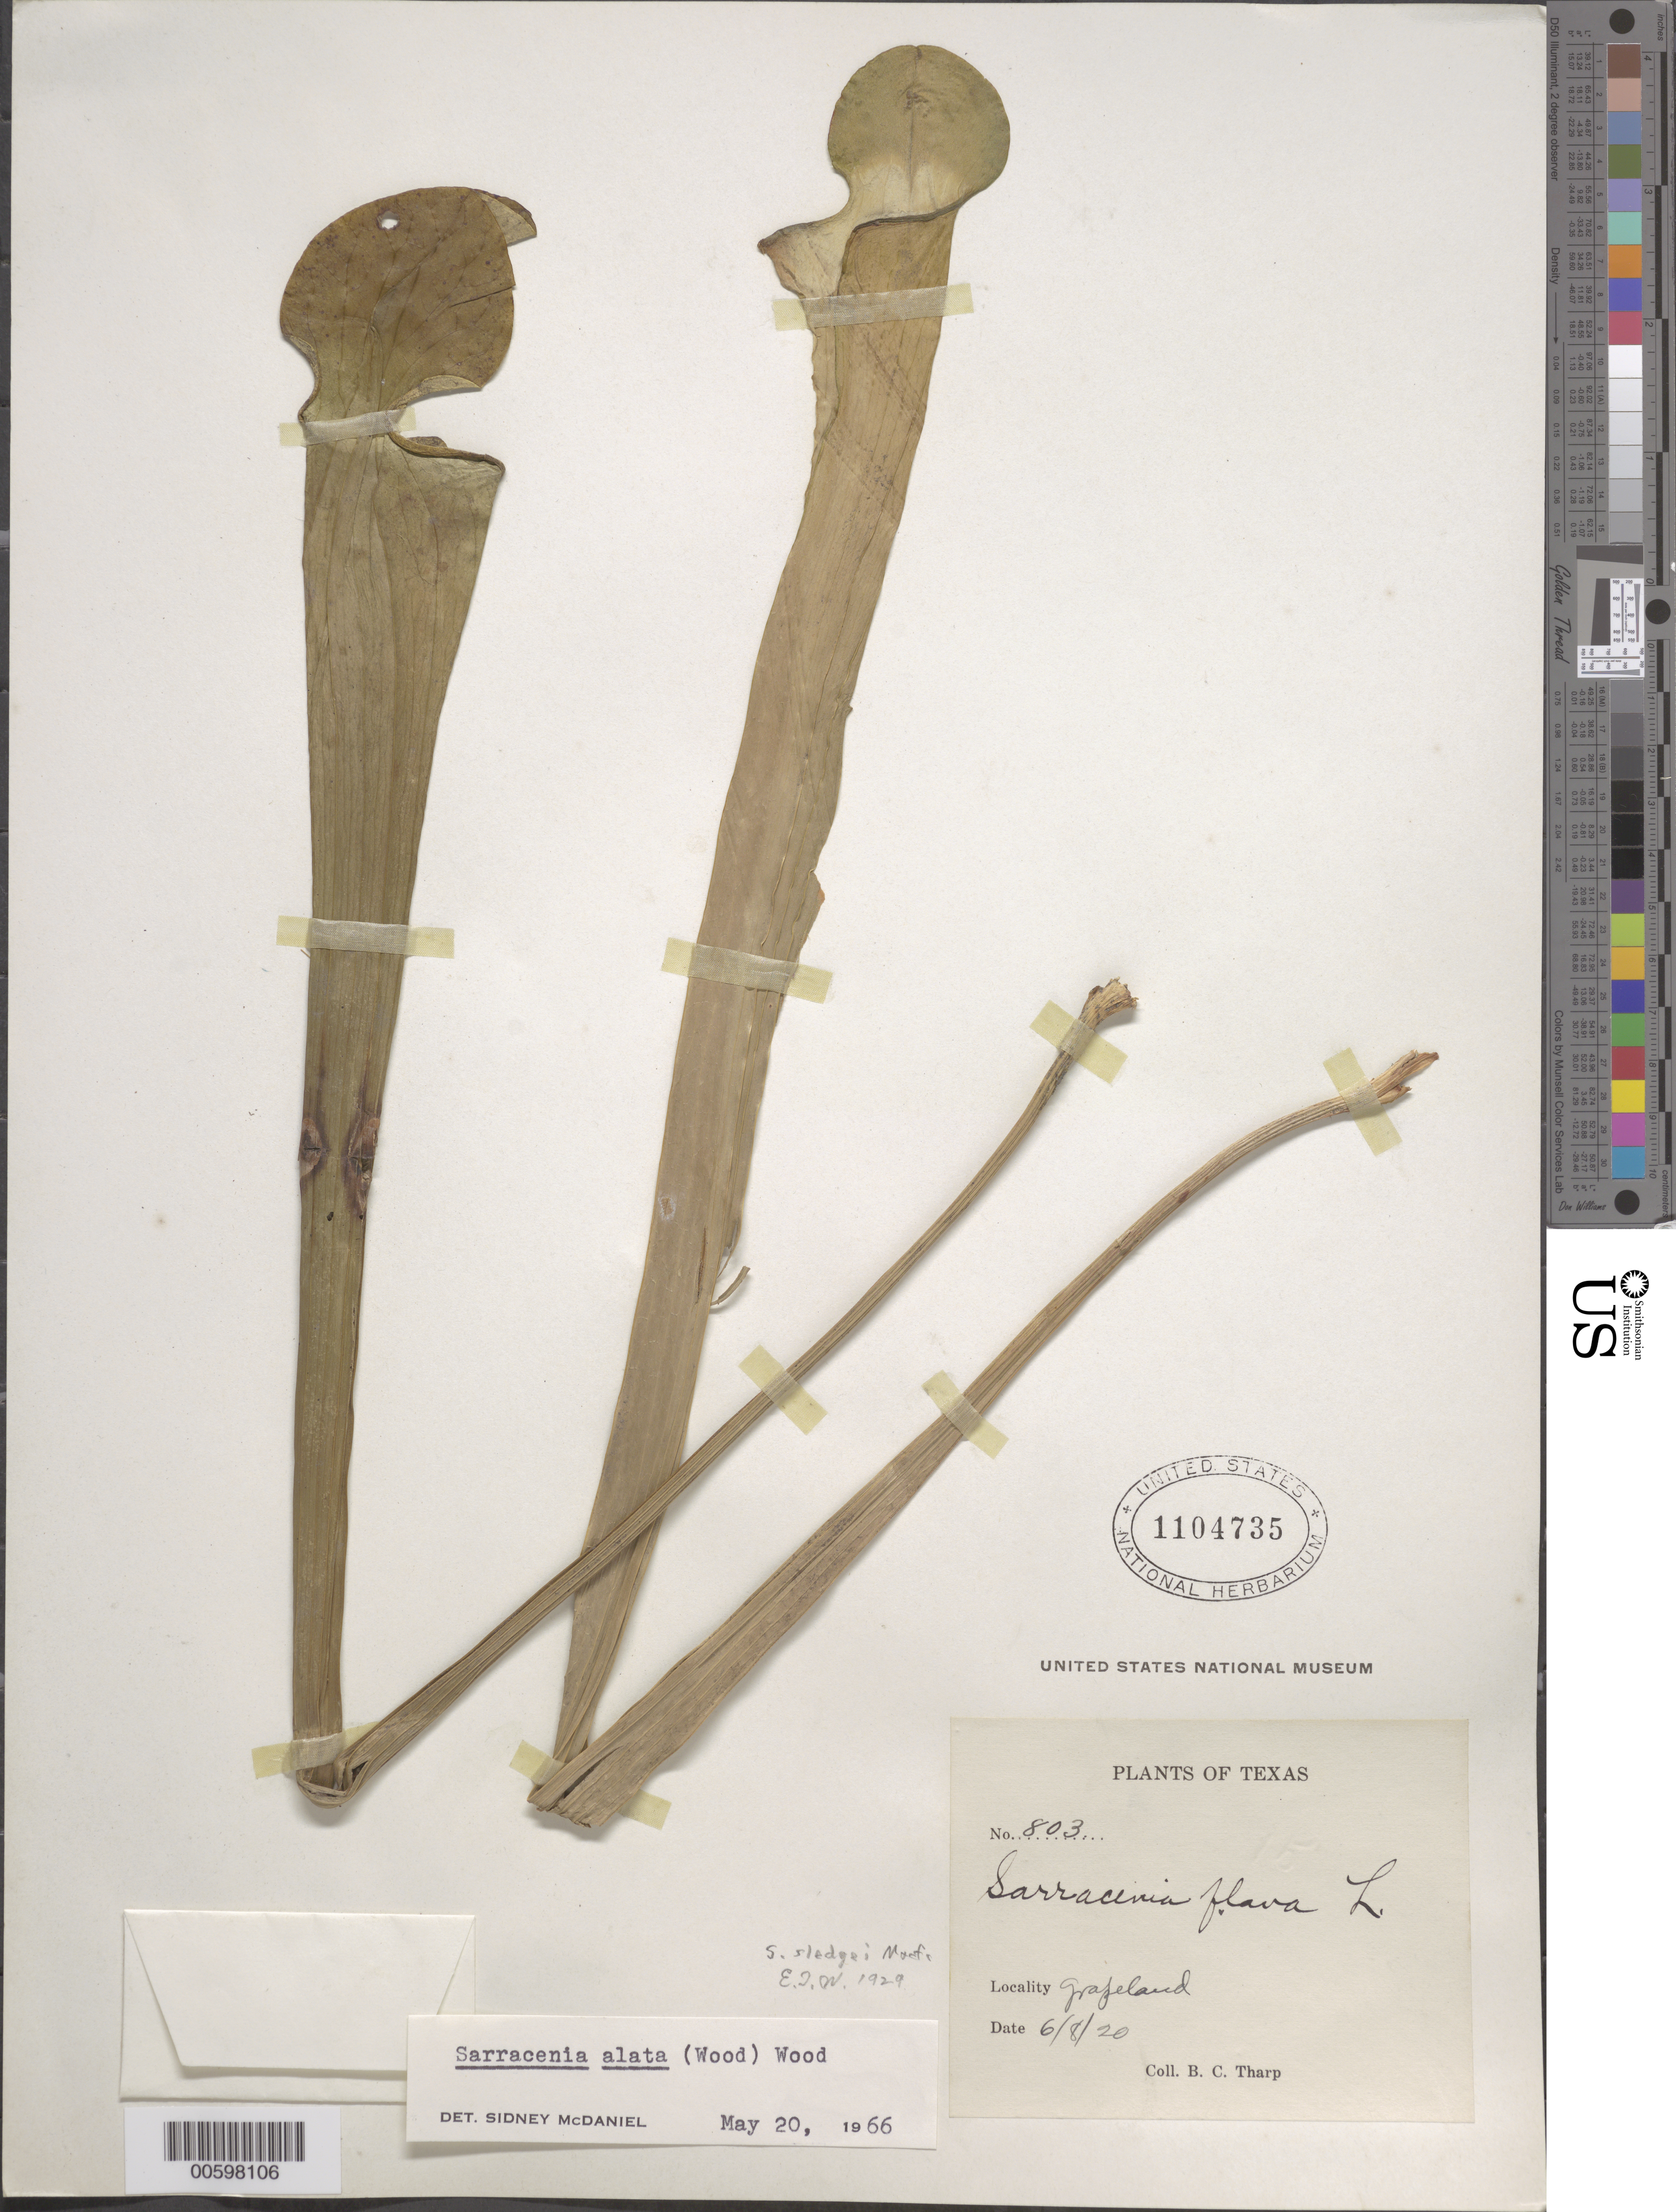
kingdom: Plantae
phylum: Tracheophyta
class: Magnoliopsida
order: Ericales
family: Sarraceniaceae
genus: Sarracenia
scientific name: Sarracenia alata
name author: (Alph. Wood) Alph. Wood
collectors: B. C. Tharp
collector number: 803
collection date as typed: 06 Aug 1920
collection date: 1920-08-06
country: United States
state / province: Texas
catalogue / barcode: US 1104735